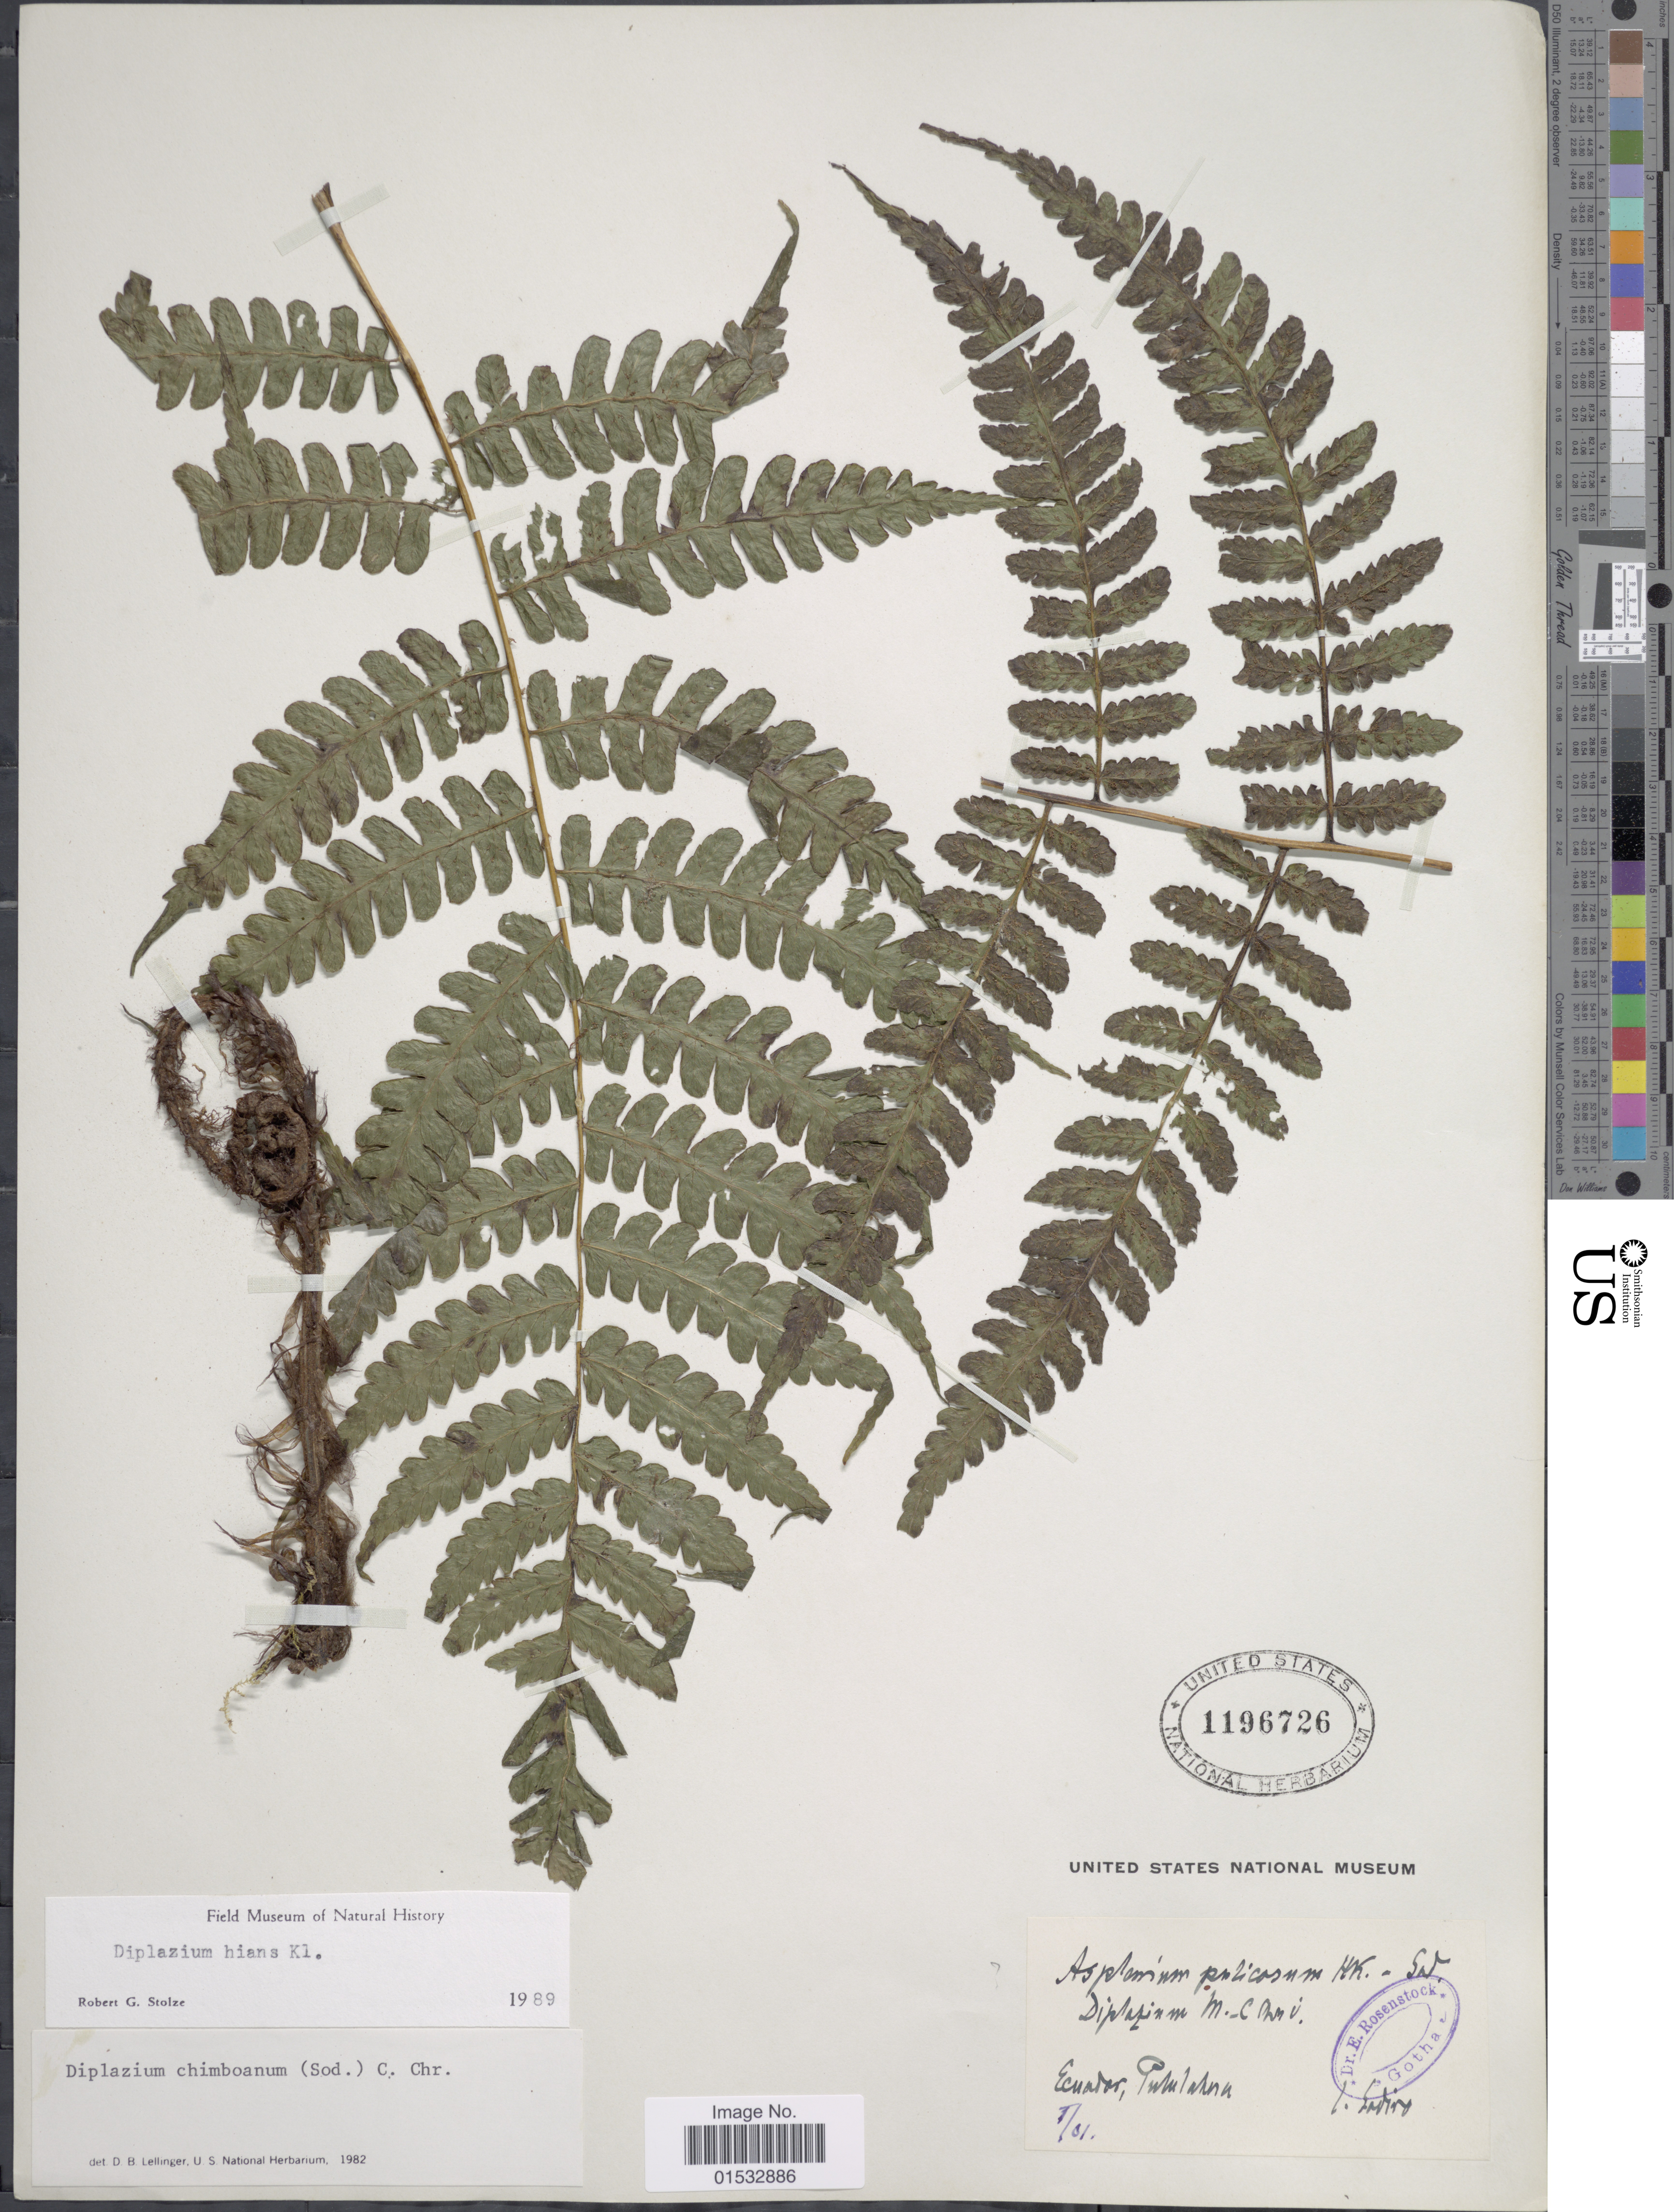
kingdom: Plantae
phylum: Tracheophyta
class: Polypodiopsida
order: Polypodiales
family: Athyriaceae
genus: Diplazium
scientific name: Diplazium hians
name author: Kunze ex Klotzsch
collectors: Sodiro, --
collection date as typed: Transcribed d/m/y: /1/31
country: Ecuador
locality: Pululahua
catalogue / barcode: US 1196726